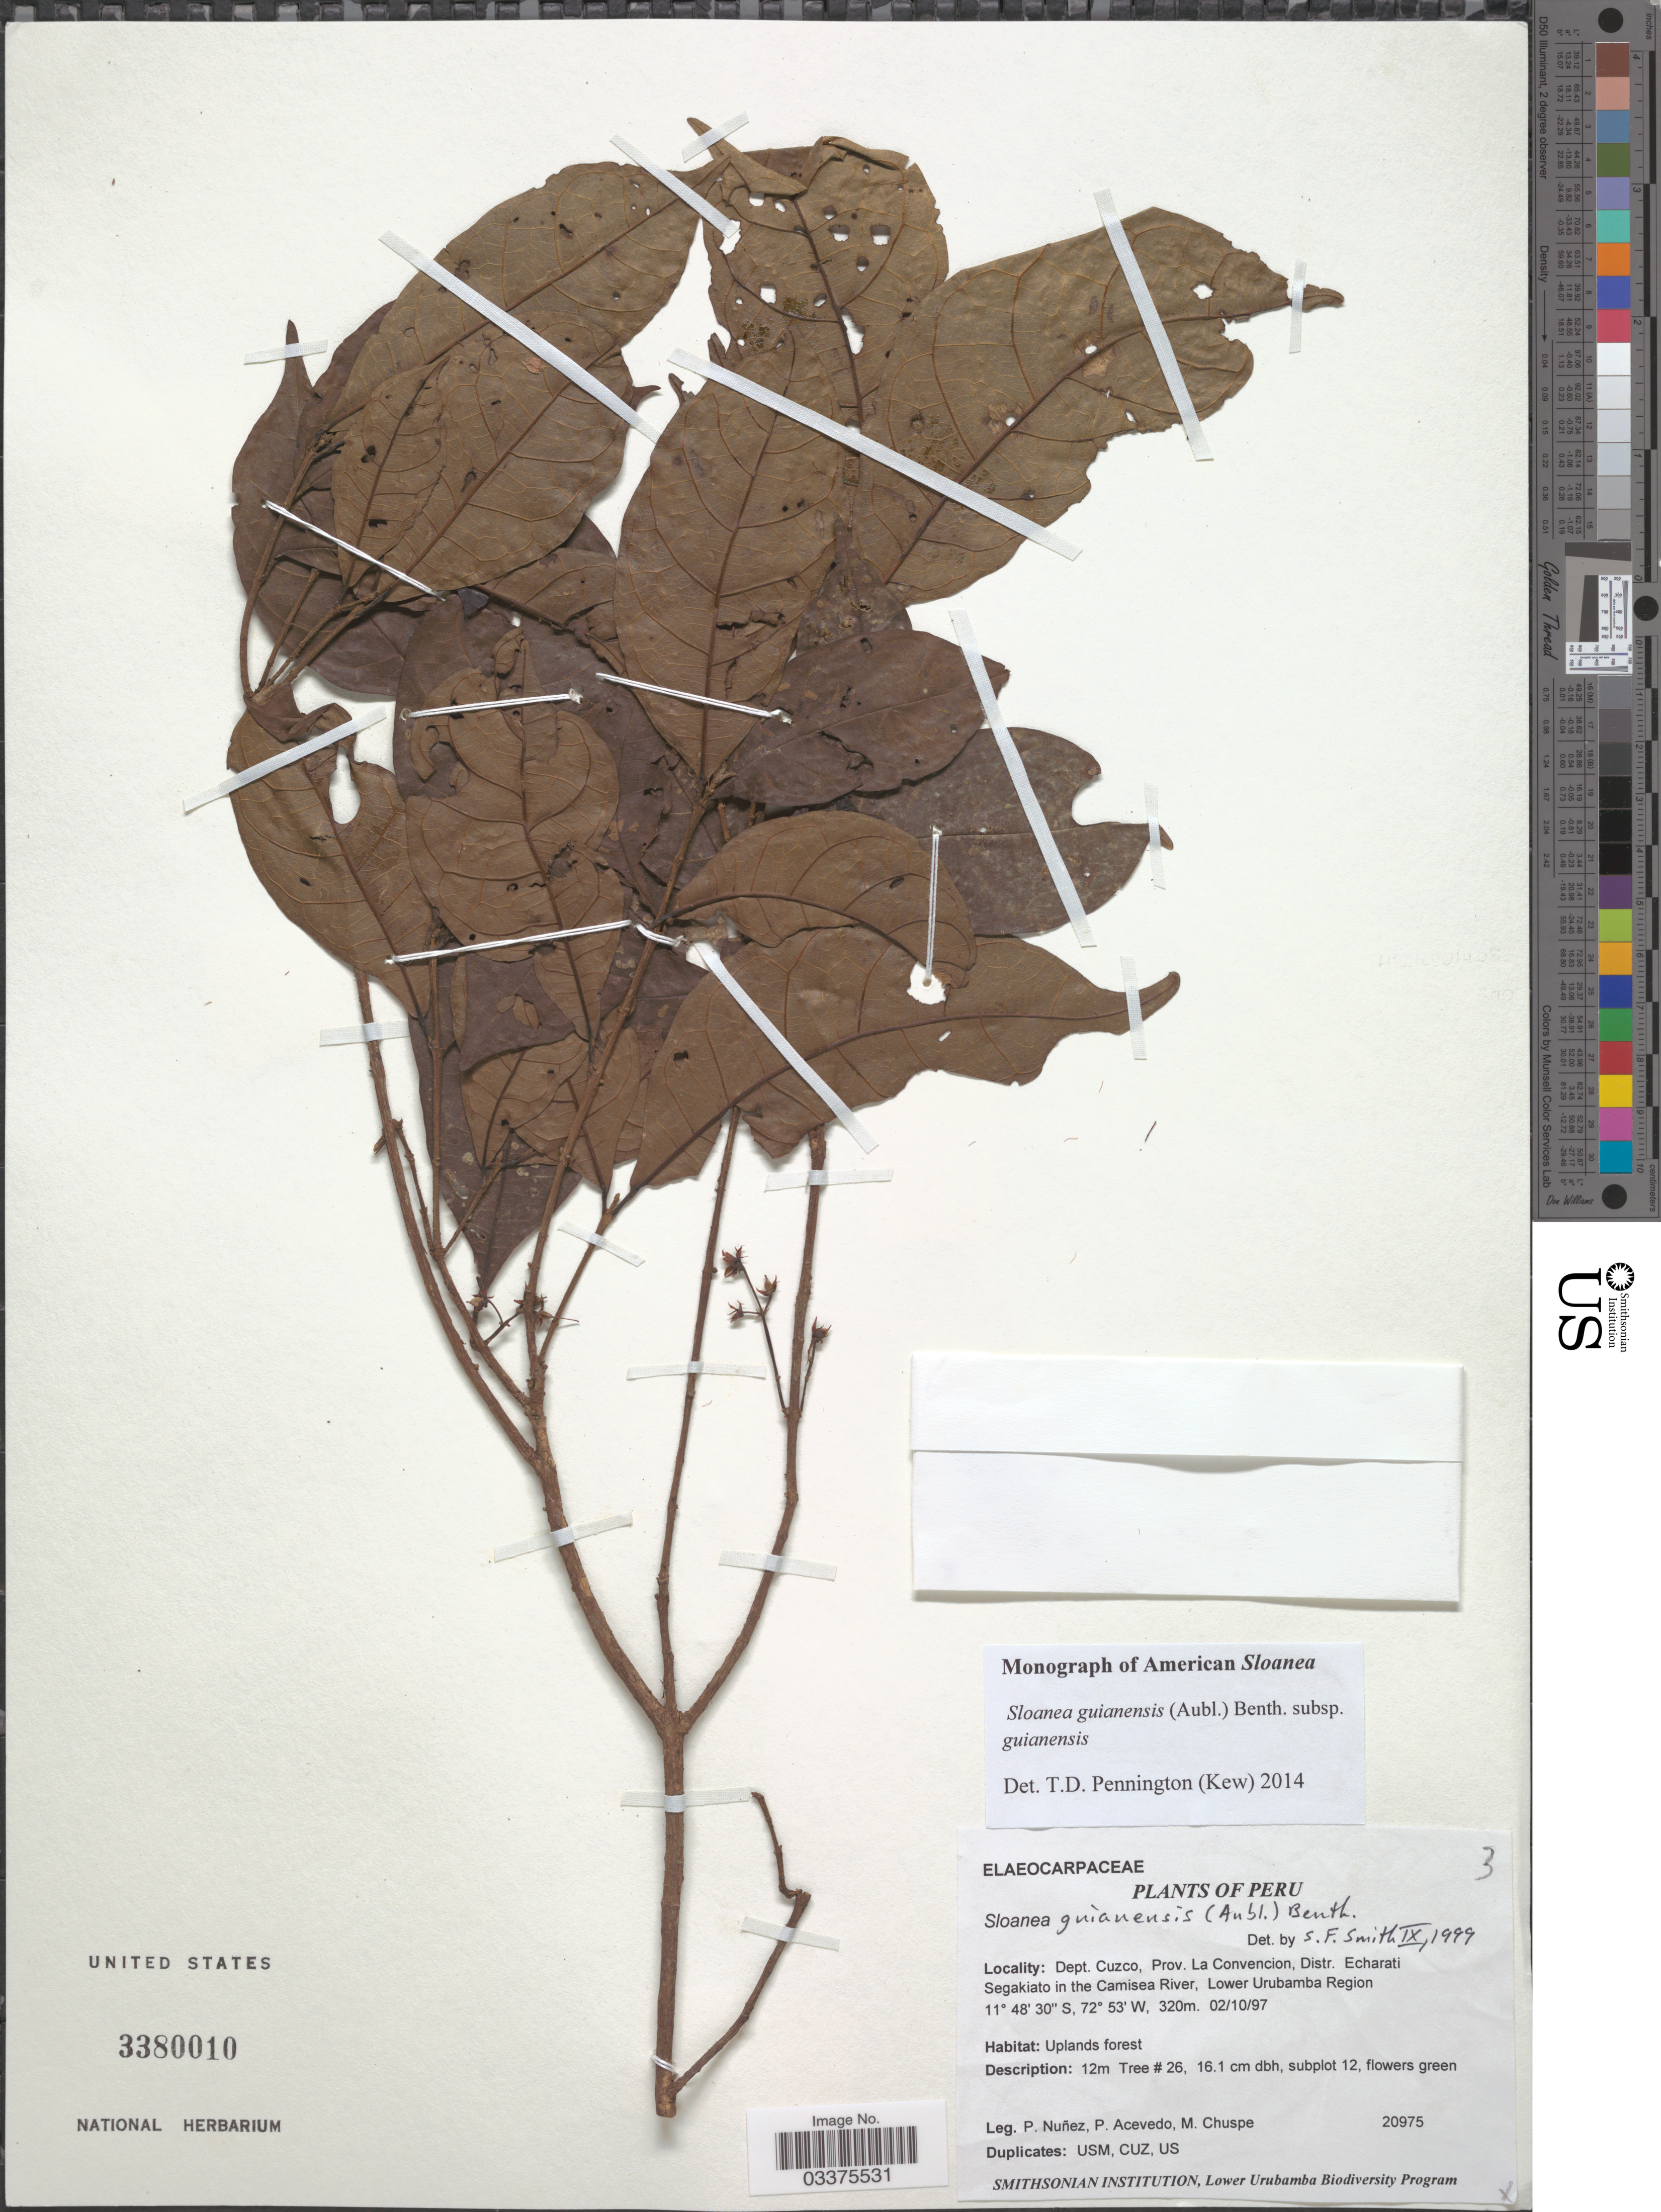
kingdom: Plantae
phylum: Tracheophyta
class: Magnoliopsida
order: Oxalidales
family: Elaeocarpaceae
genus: Sloanea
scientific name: Sloanea guianensis subsp. guianensis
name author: (Aubl.) Benth.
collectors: P. Nuñez V., P. Acevedo-Rodr. & M. Chuspe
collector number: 20975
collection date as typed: Transcribed d/m/y: 2/10/97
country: Peru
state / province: Cusco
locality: Dept. Cuzco, Prov. La Convencion, Distr. Echarati Segakiato in the Camisea River, Lower Urubamba Region.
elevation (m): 320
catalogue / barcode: US 3380010